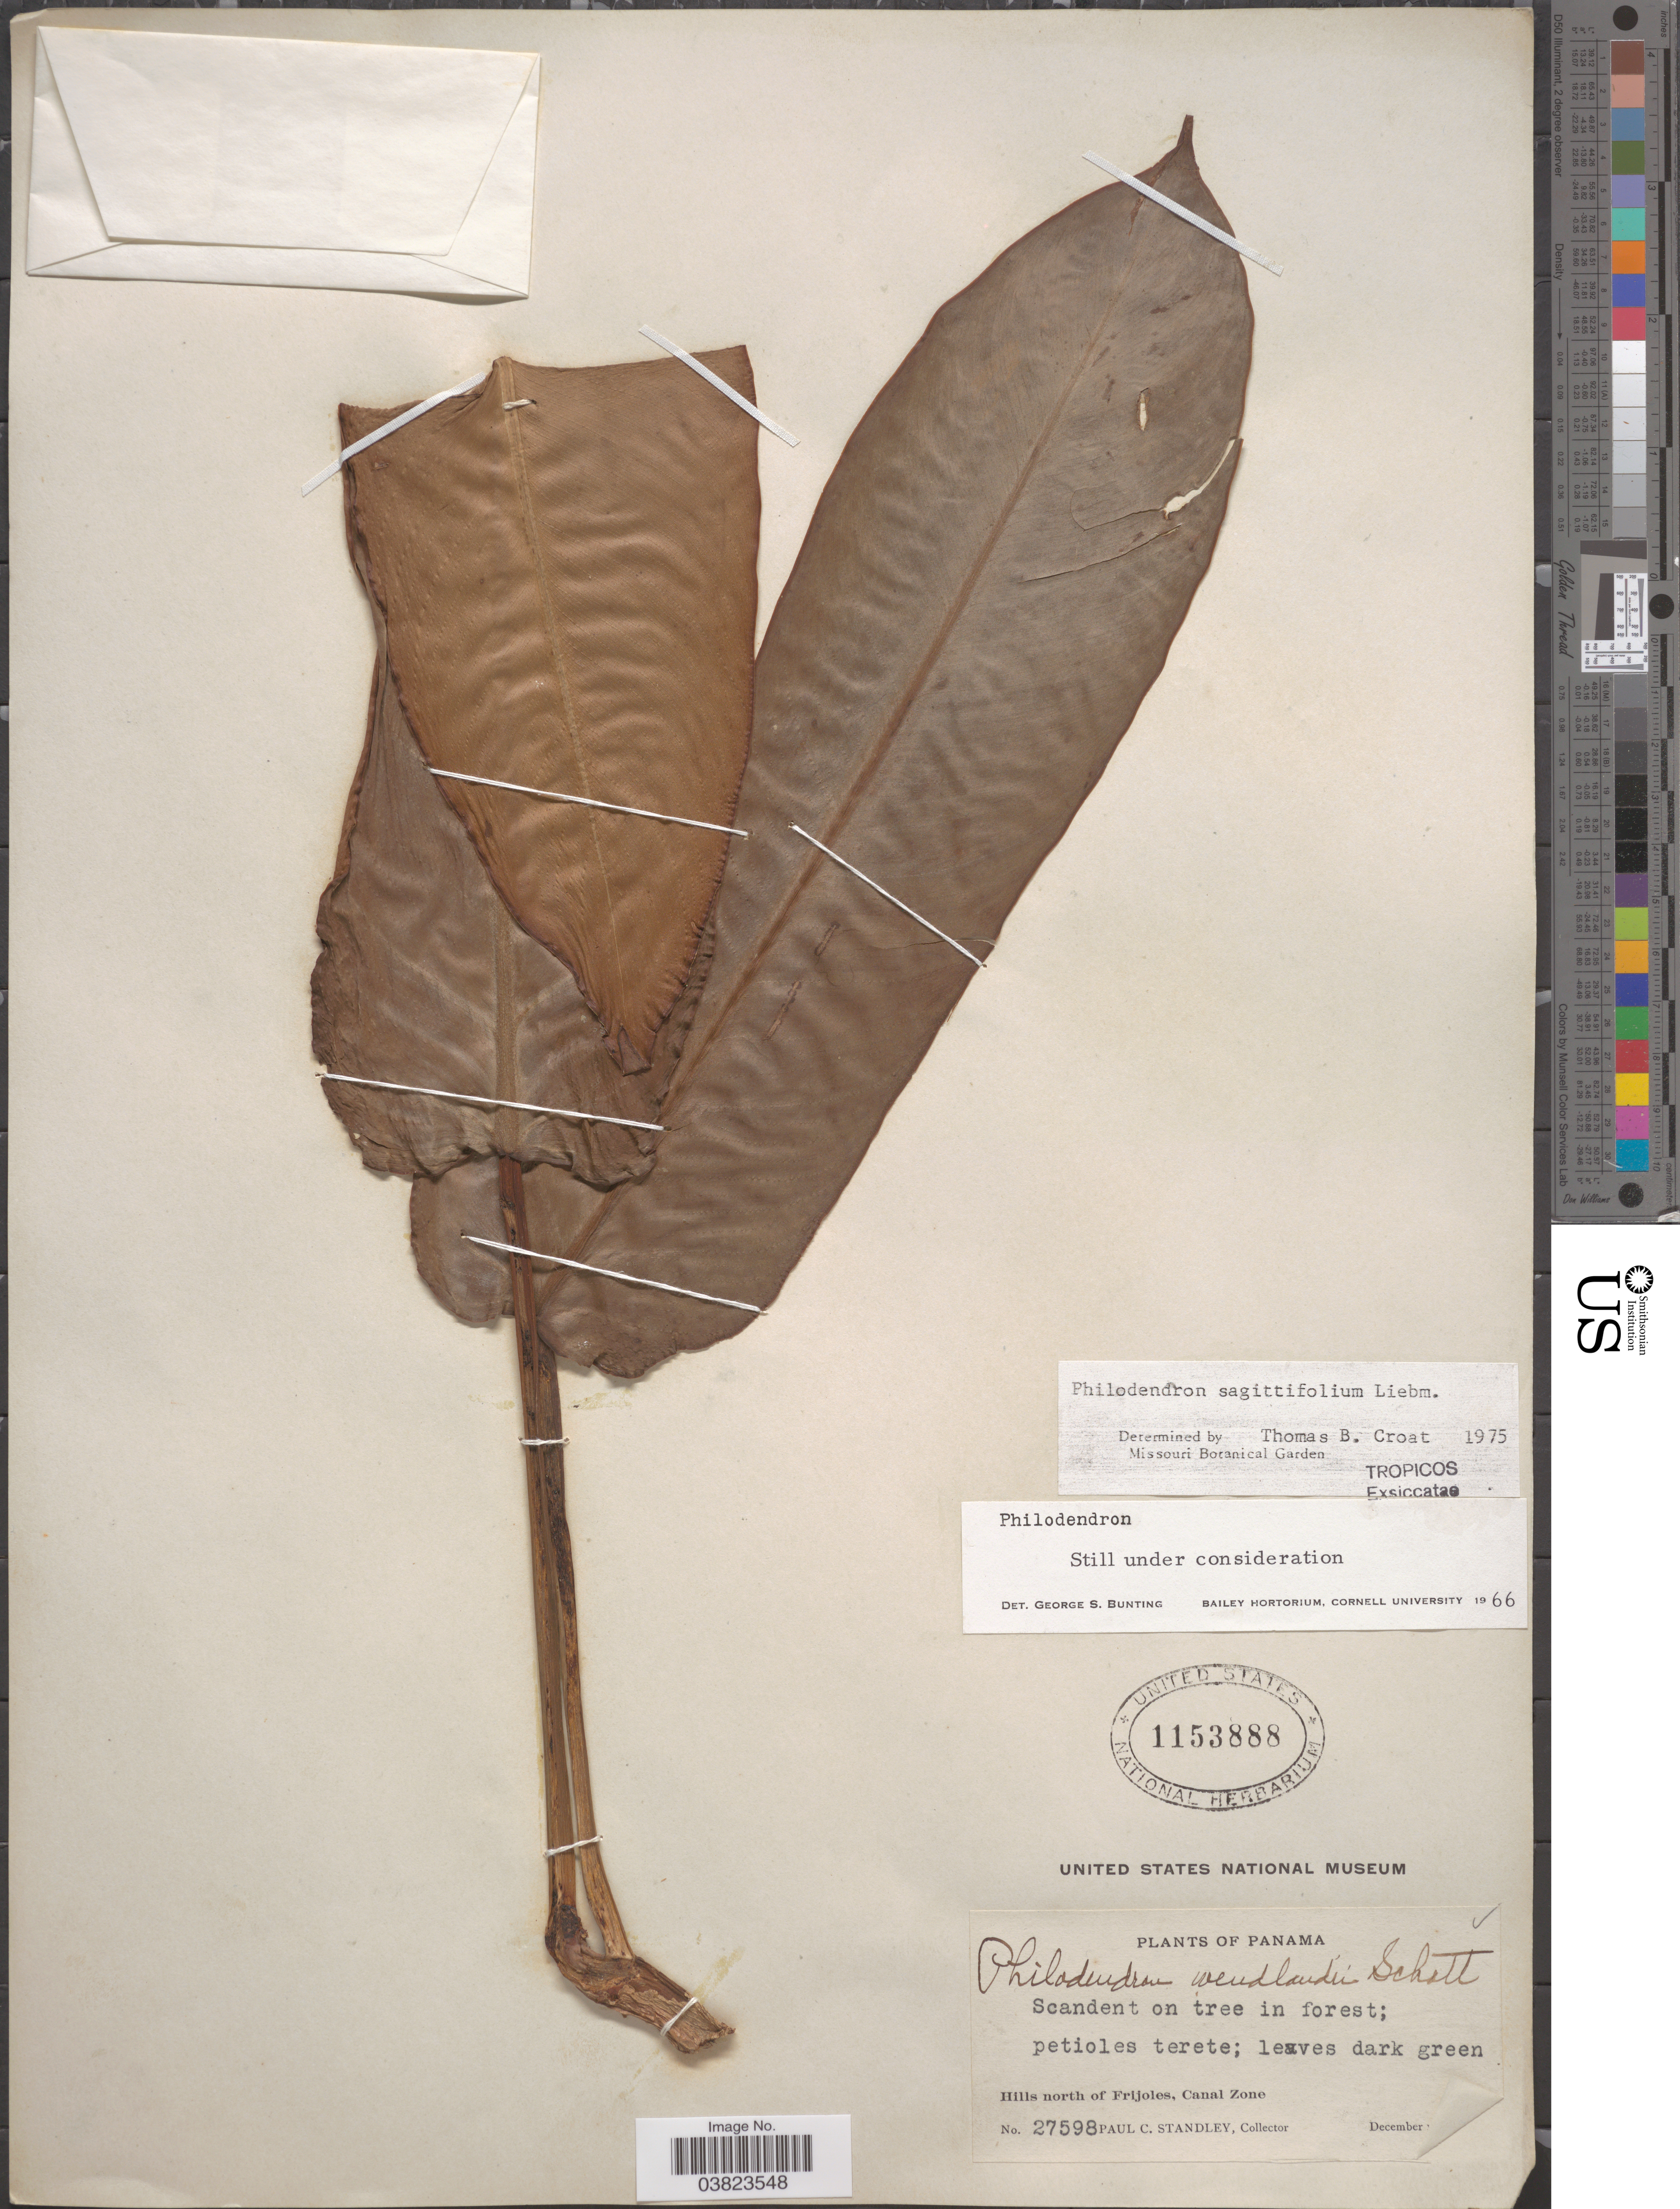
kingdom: Plantae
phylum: Tracheophyta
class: Liliopsida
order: Alismatales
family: Araceae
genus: Philodendron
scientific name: Philodendron sagittifolium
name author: Liebm.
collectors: P. C. Standley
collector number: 27598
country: Panama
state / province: Colón / Panamá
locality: Hills north of Frijoles, Canal Zone.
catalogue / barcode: US 1153888